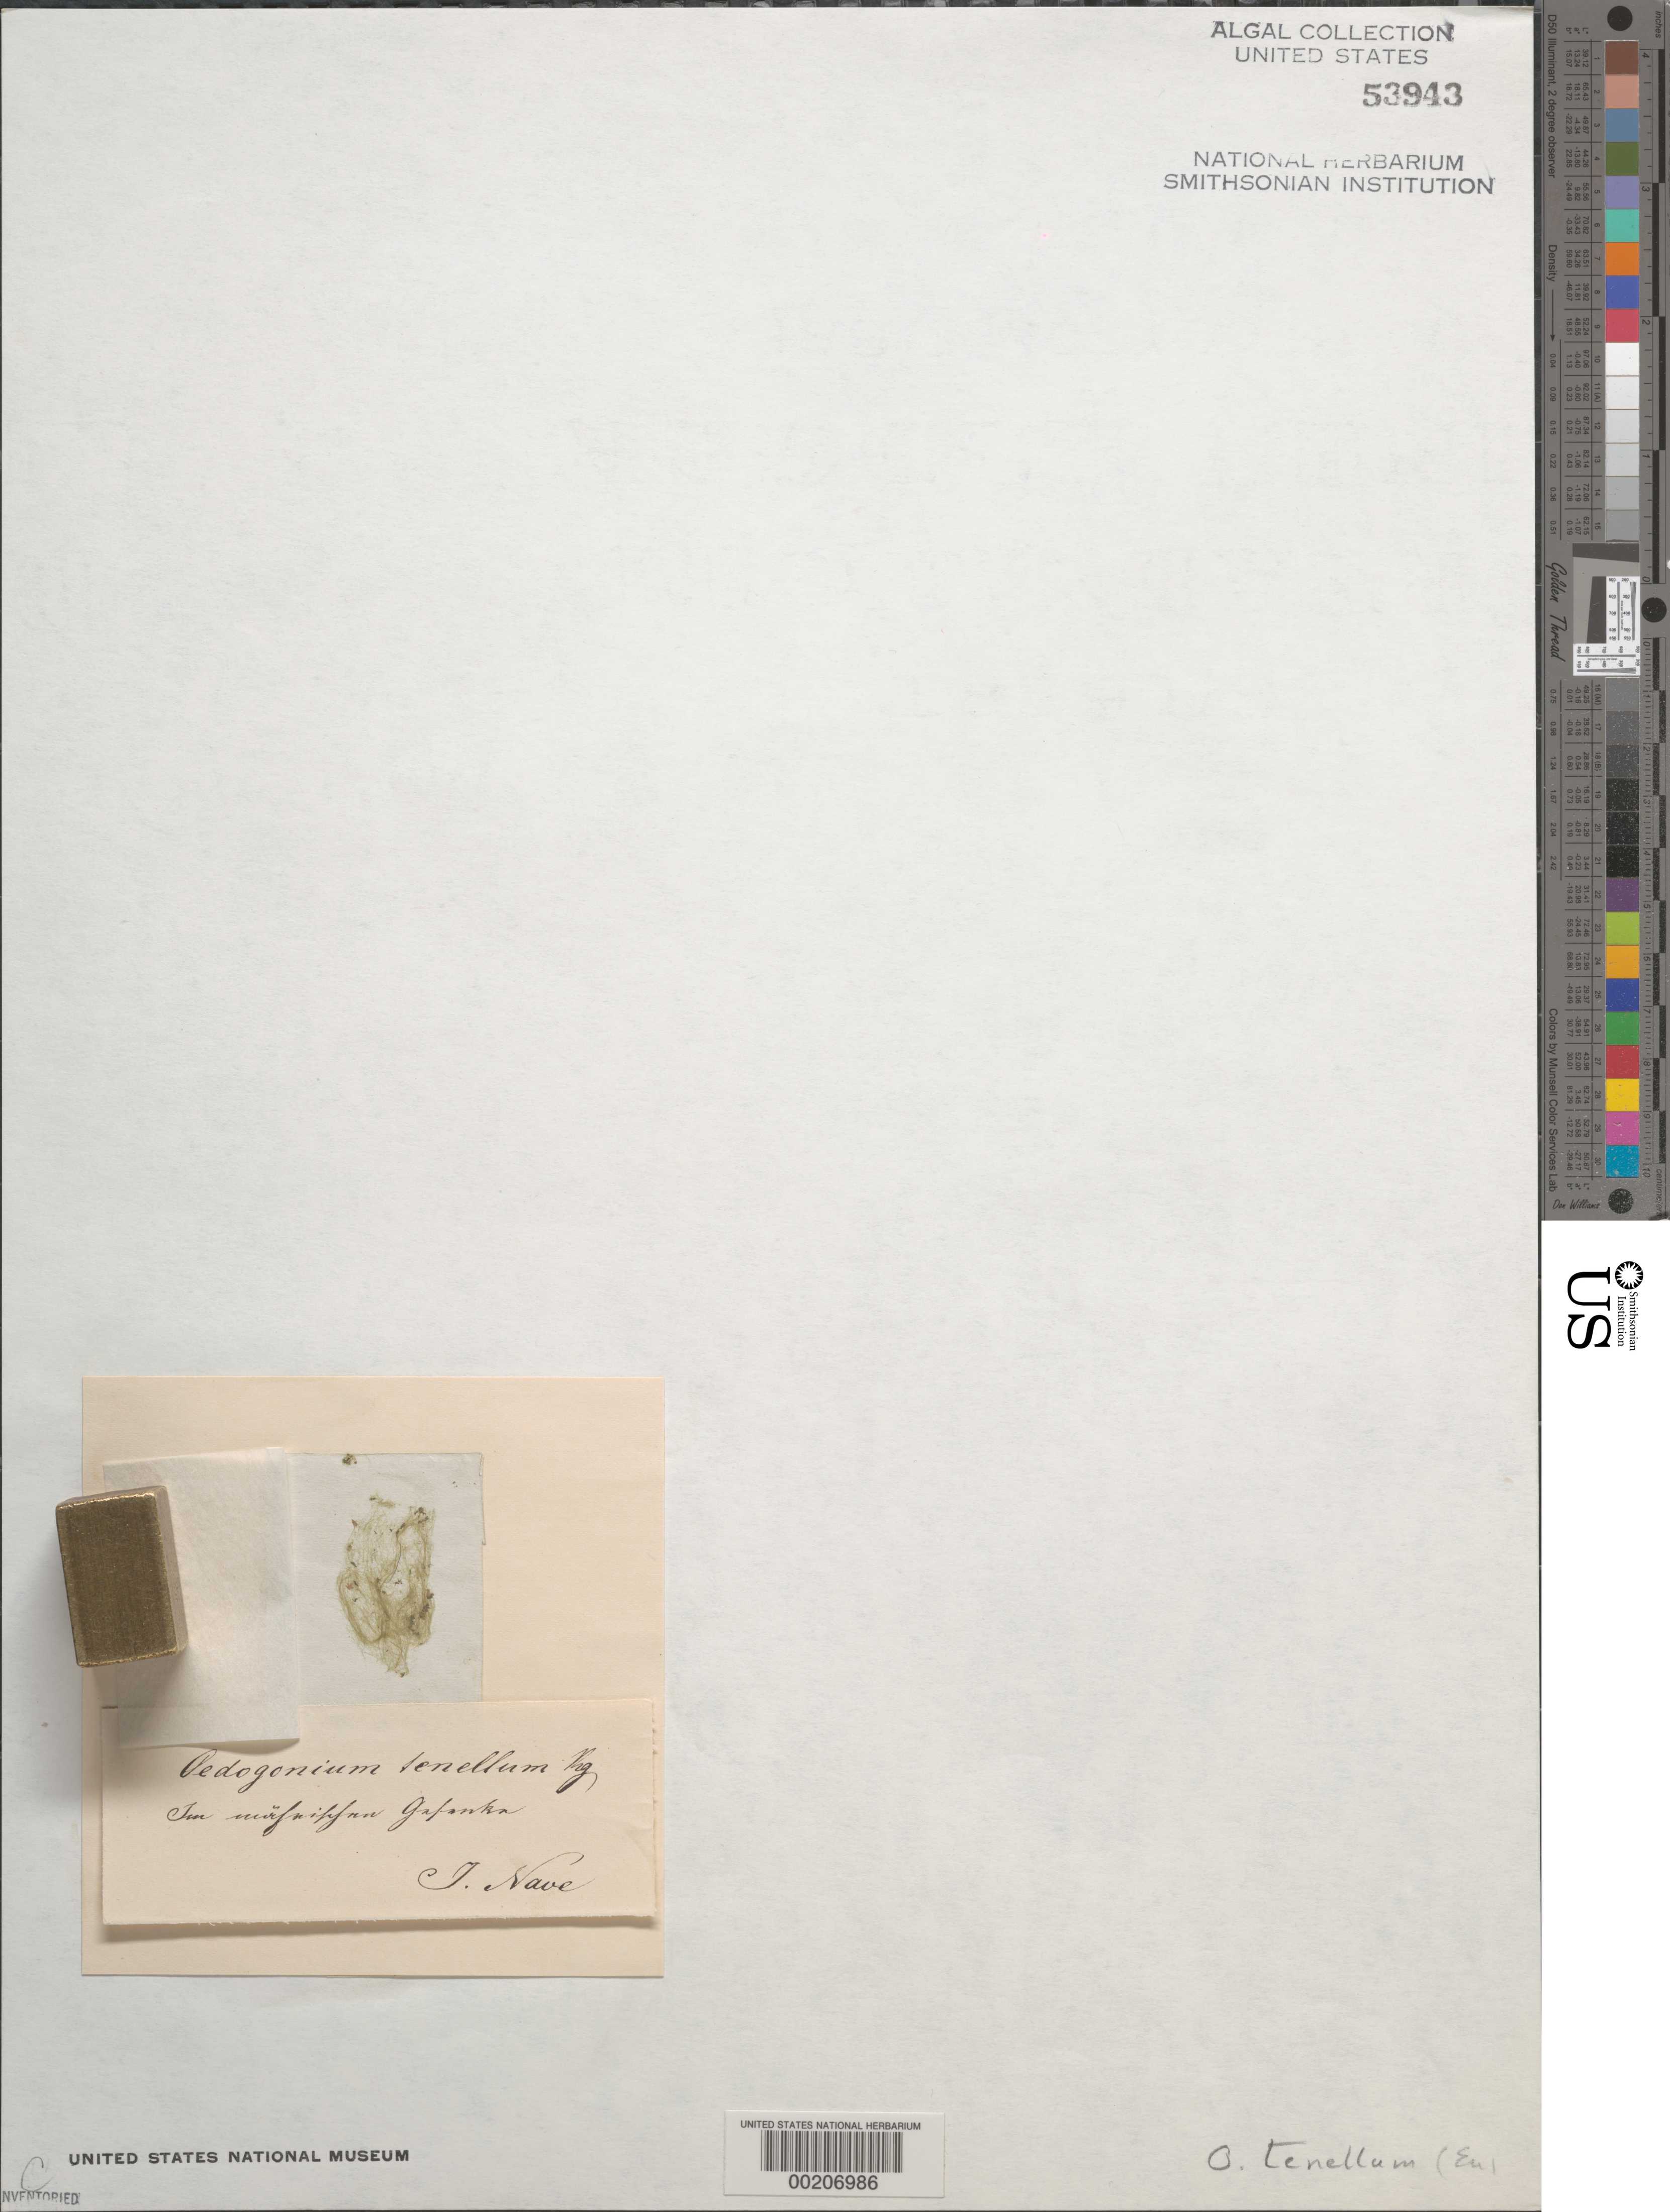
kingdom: Plantae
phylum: Chlorophyta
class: Chlorophyceae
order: Oedogoniales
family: Oedogoniaceae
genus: Oedogonium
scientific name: Oedogonium tenellum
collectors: J. Nave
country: Czechia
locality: Gesenke, moravia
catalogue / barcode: US 53943